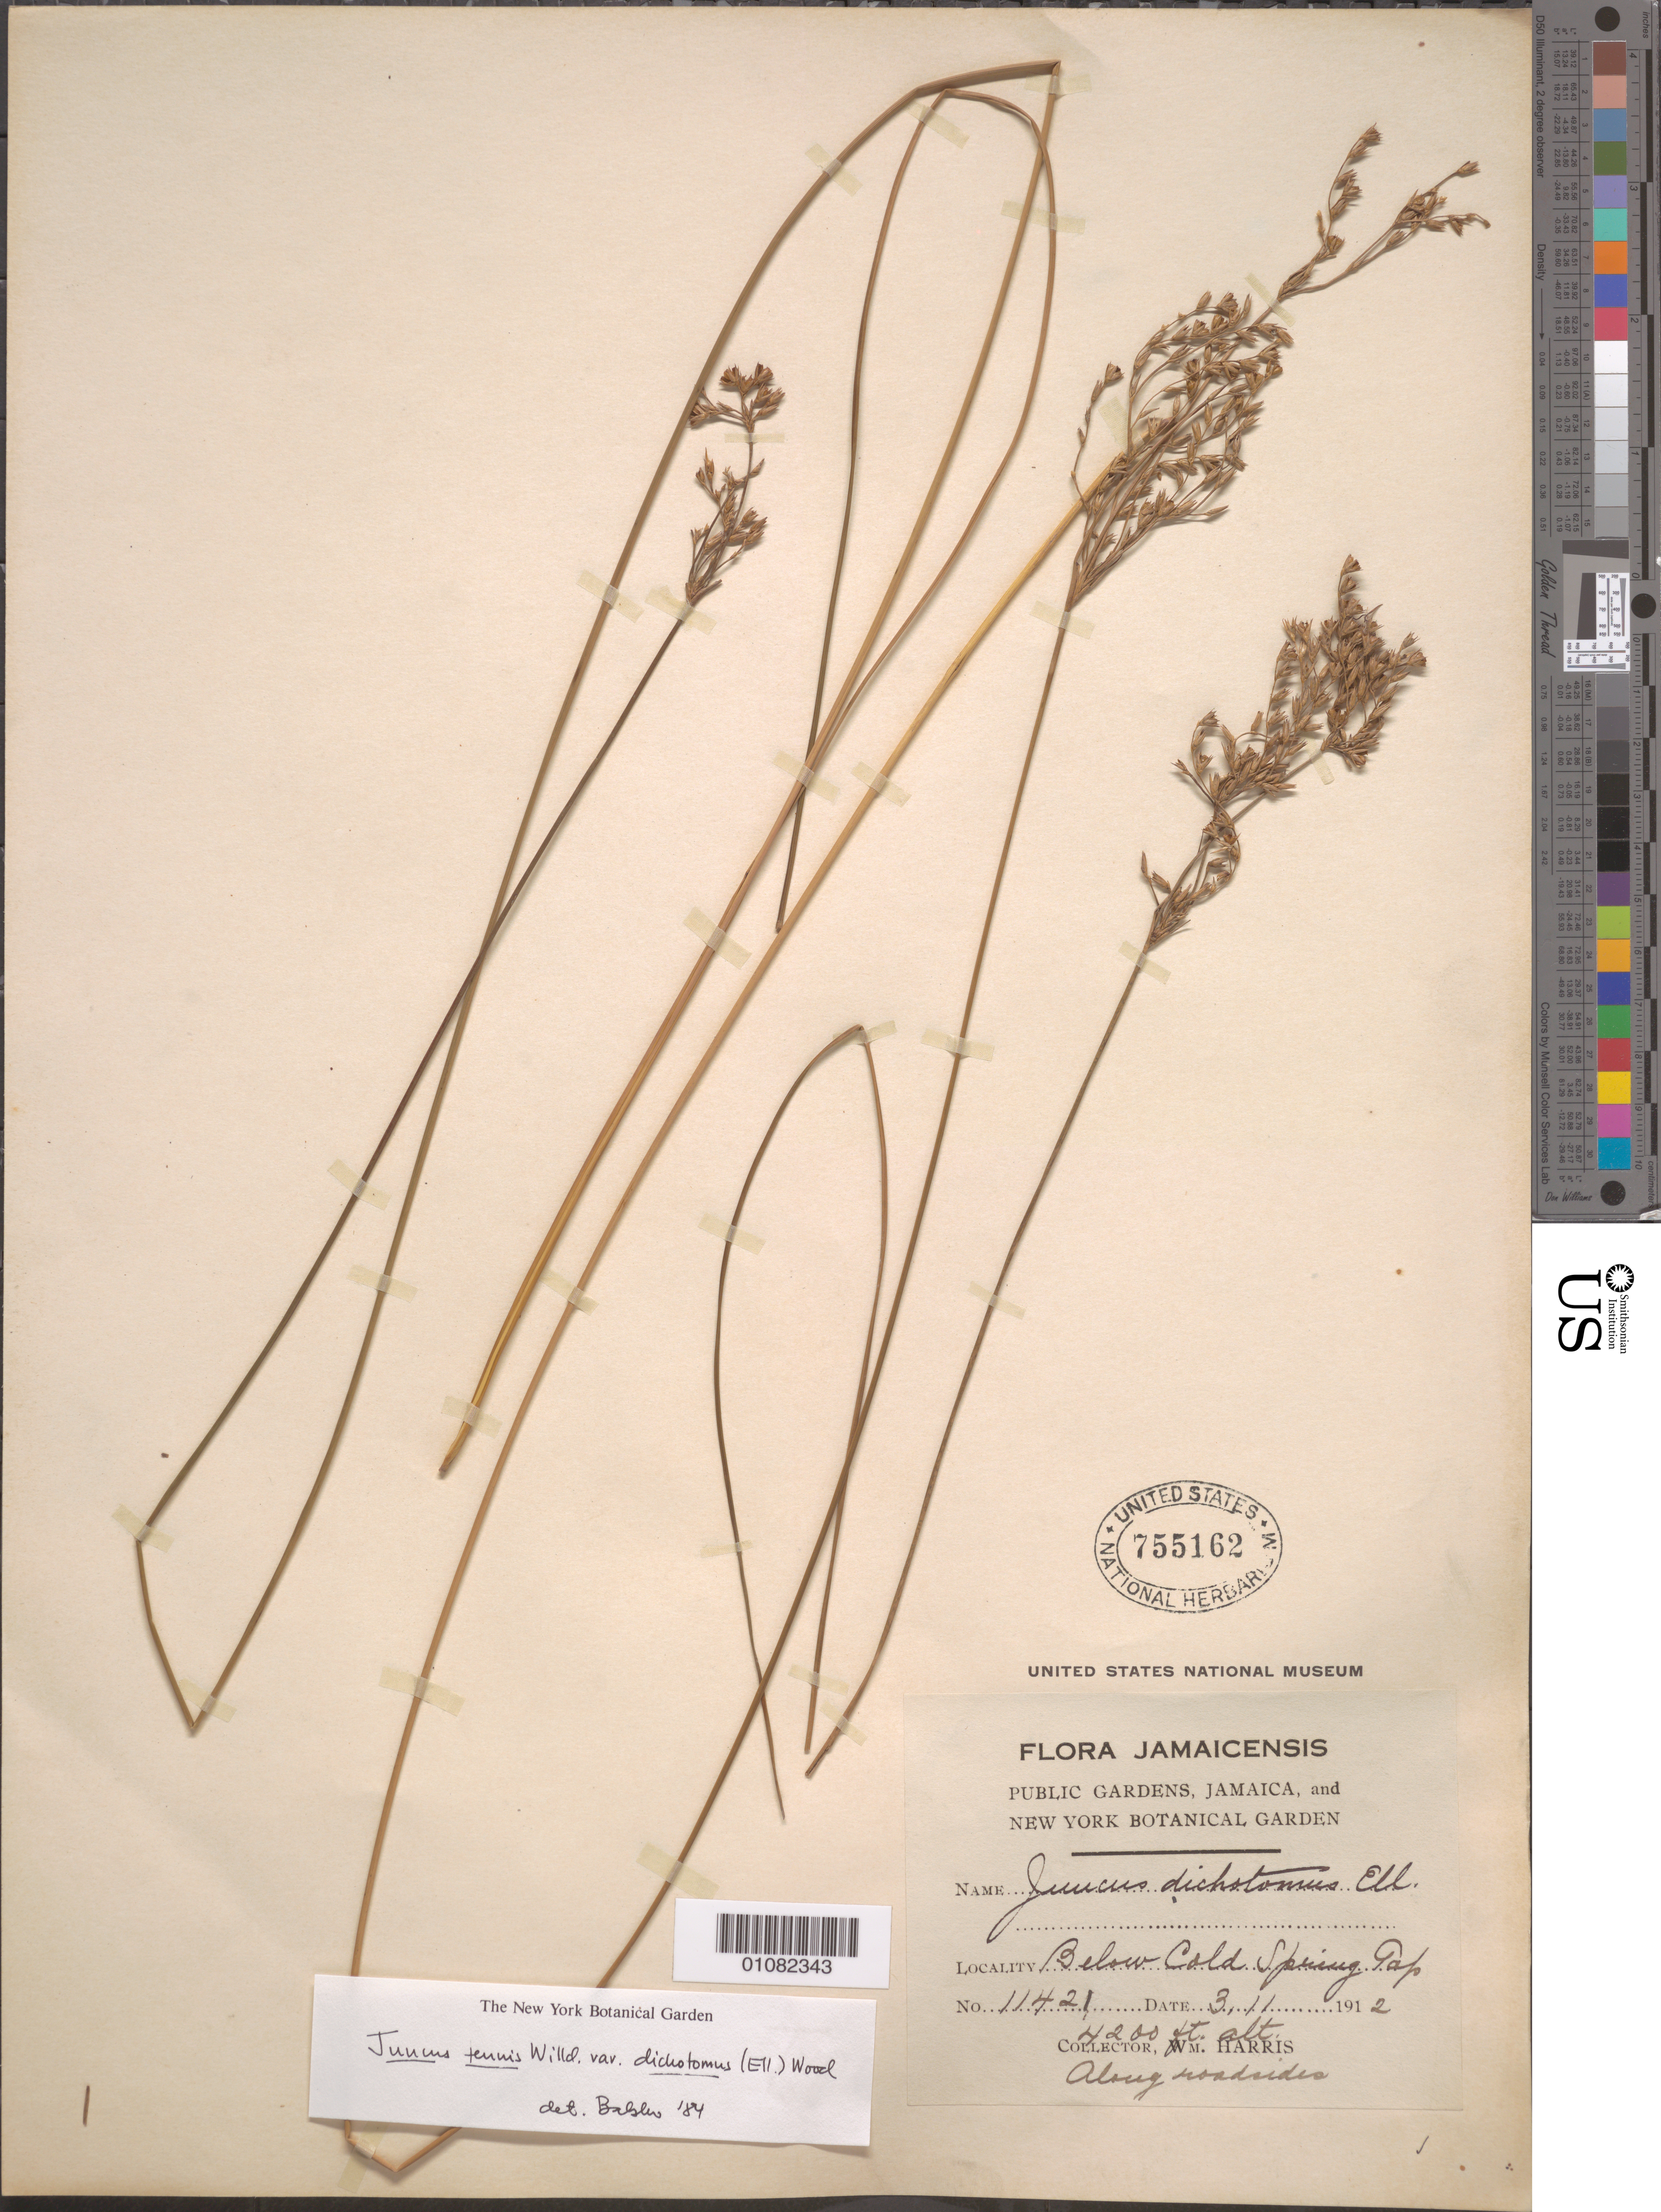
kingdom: Plantae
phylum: Tracheophyta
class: Liliopsida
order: Poales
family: Juncaceae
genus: Juncus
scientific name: Juncus tenuis var. dichotomus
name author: (Elliott) Alph. Wood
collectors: W. Harris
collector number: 11421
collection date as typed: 03 Nov 1912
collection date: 1912-11-03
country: Jamaica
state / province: Saint Andrew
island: Jamaica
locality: Below Cold Spring Gap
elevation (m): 1280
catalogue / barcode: US 755162